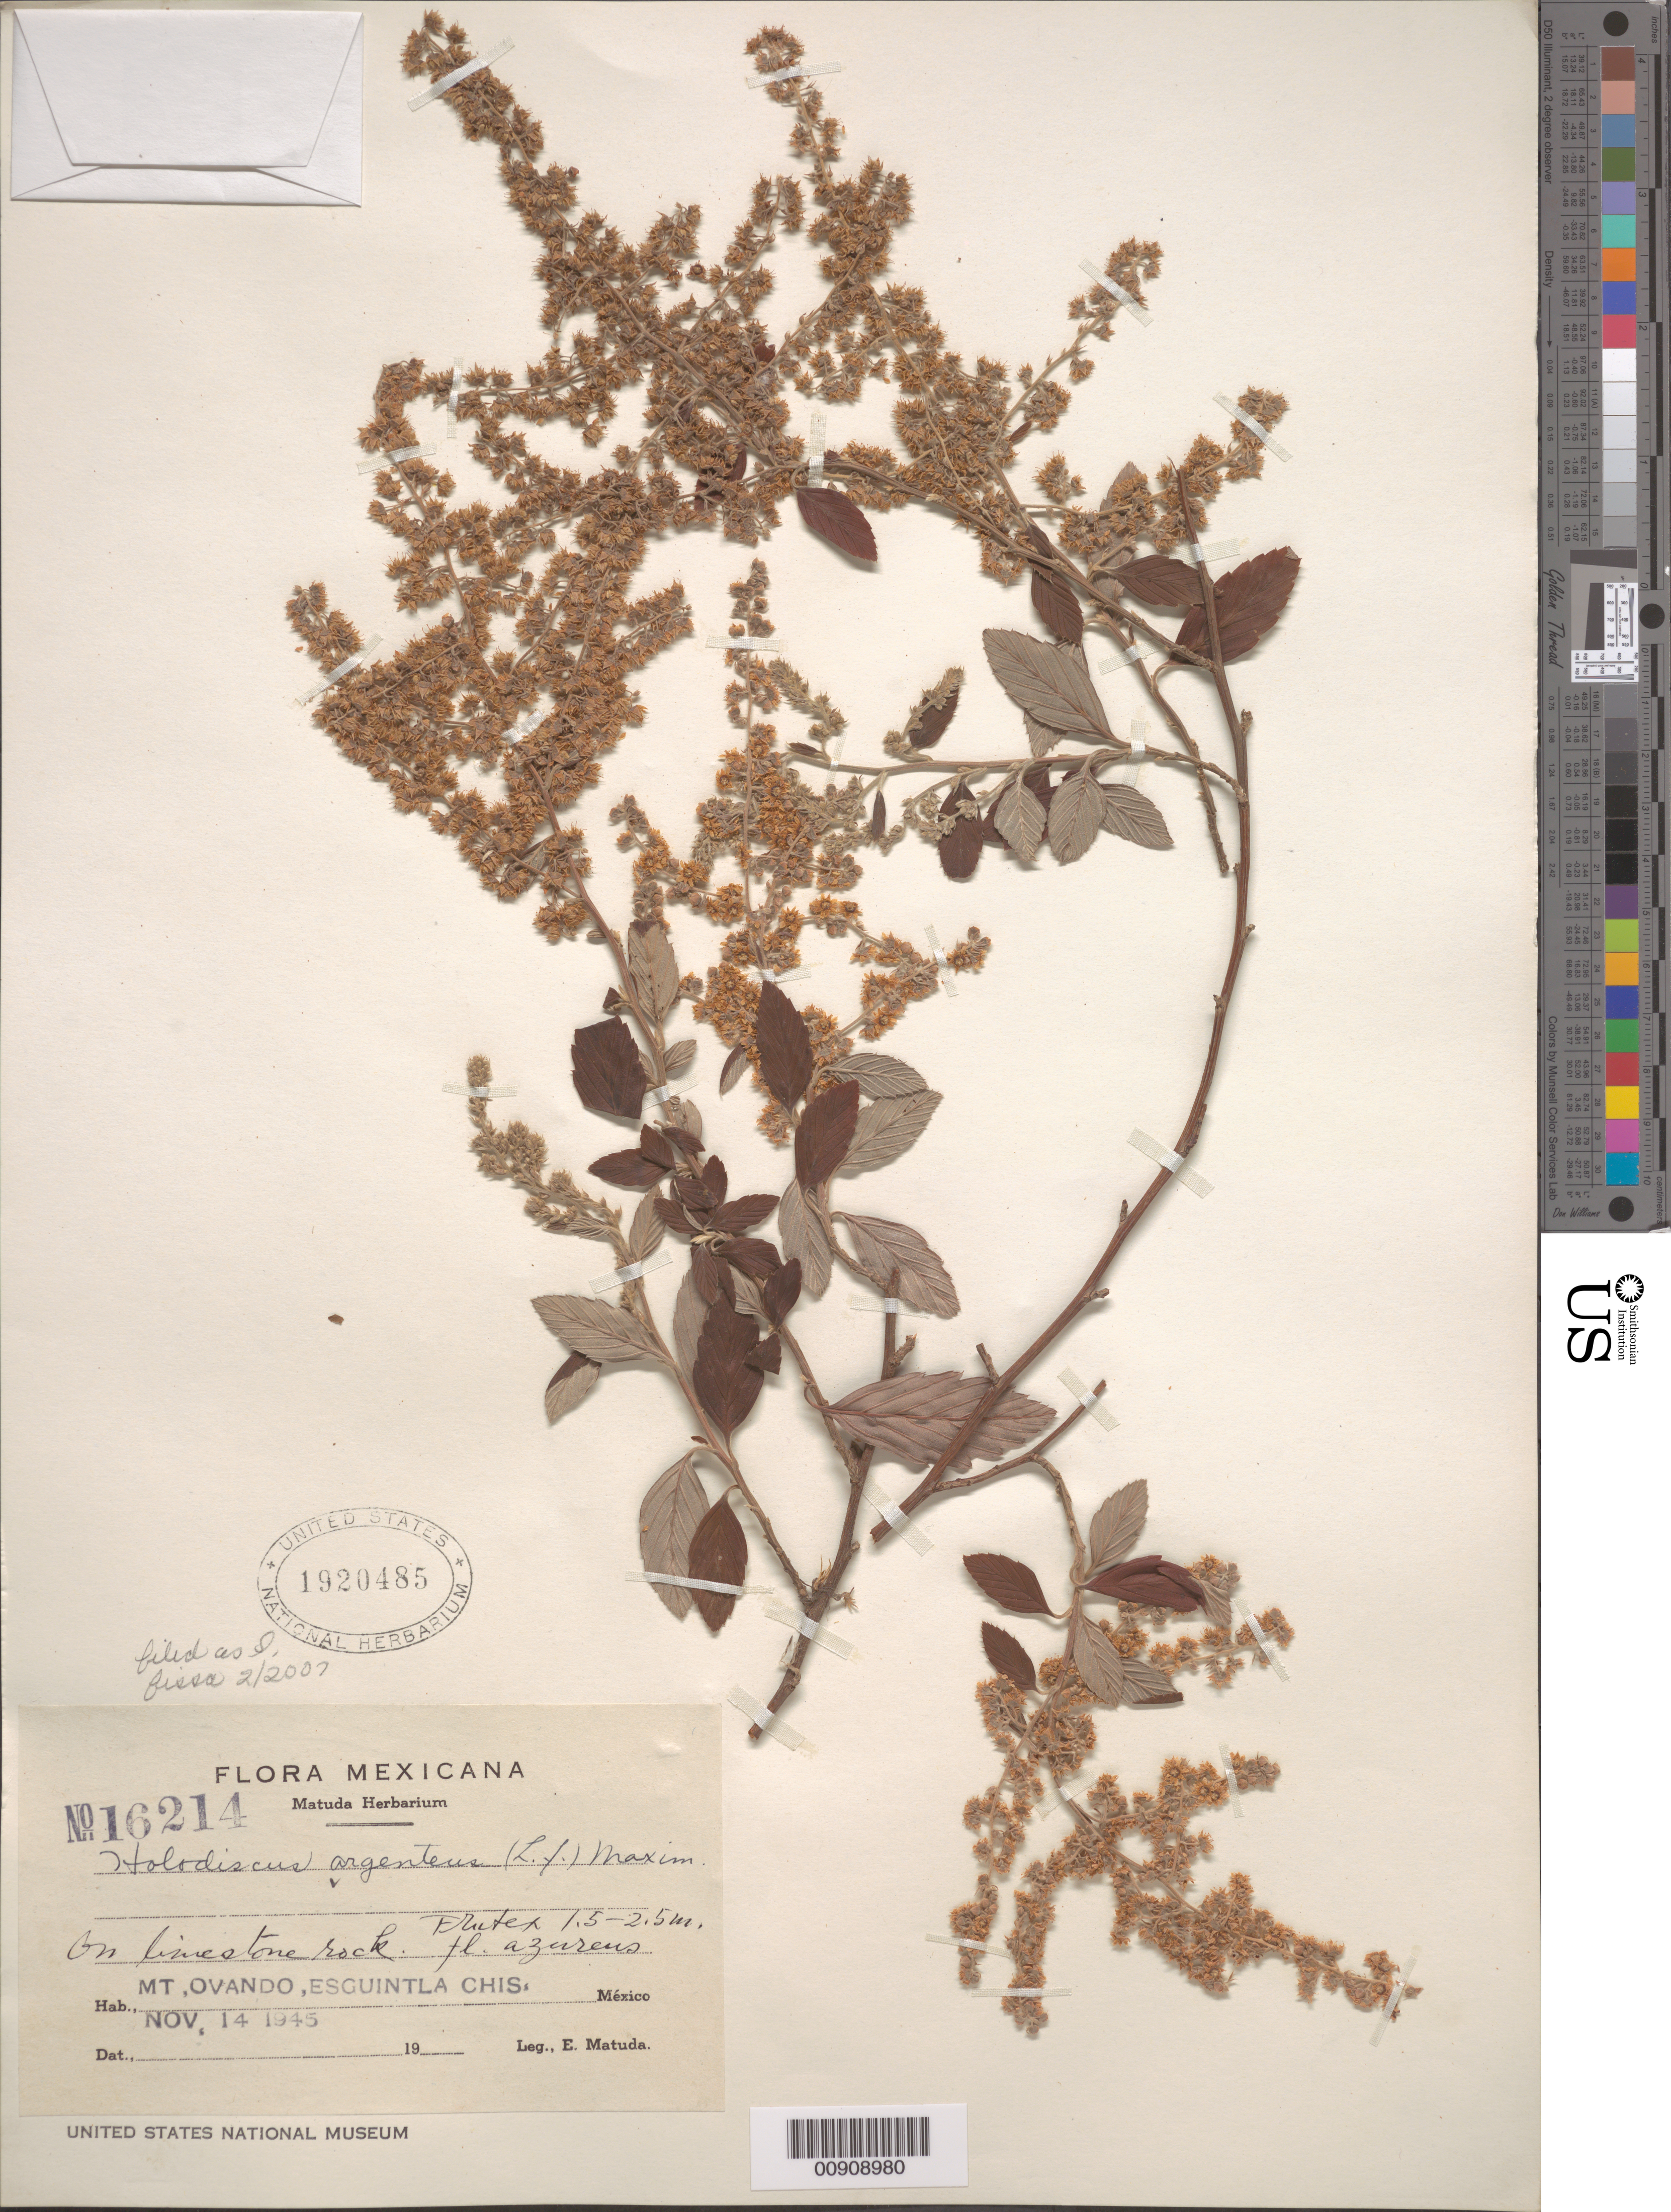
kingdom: Plantae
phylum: Tracheophyta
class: Magnoliopsida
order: Rosales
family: Rosaceae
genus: Holodiscus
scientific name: Holodiscus fissus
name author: (Lindl.) C.K. Schneid.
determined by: Strong, Mark T., (BOT), Smithsonian Institution - National Museum of Natural History (UNITED STATES)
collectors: E. Matuda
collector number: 16214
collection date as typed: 14 Nov 1945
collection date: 1945-11-14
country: Mexico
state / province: Chiapas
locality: Mt. Ovando, Escuintla, Chiapas.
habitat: On limestone rock.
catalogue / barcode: US 1920485